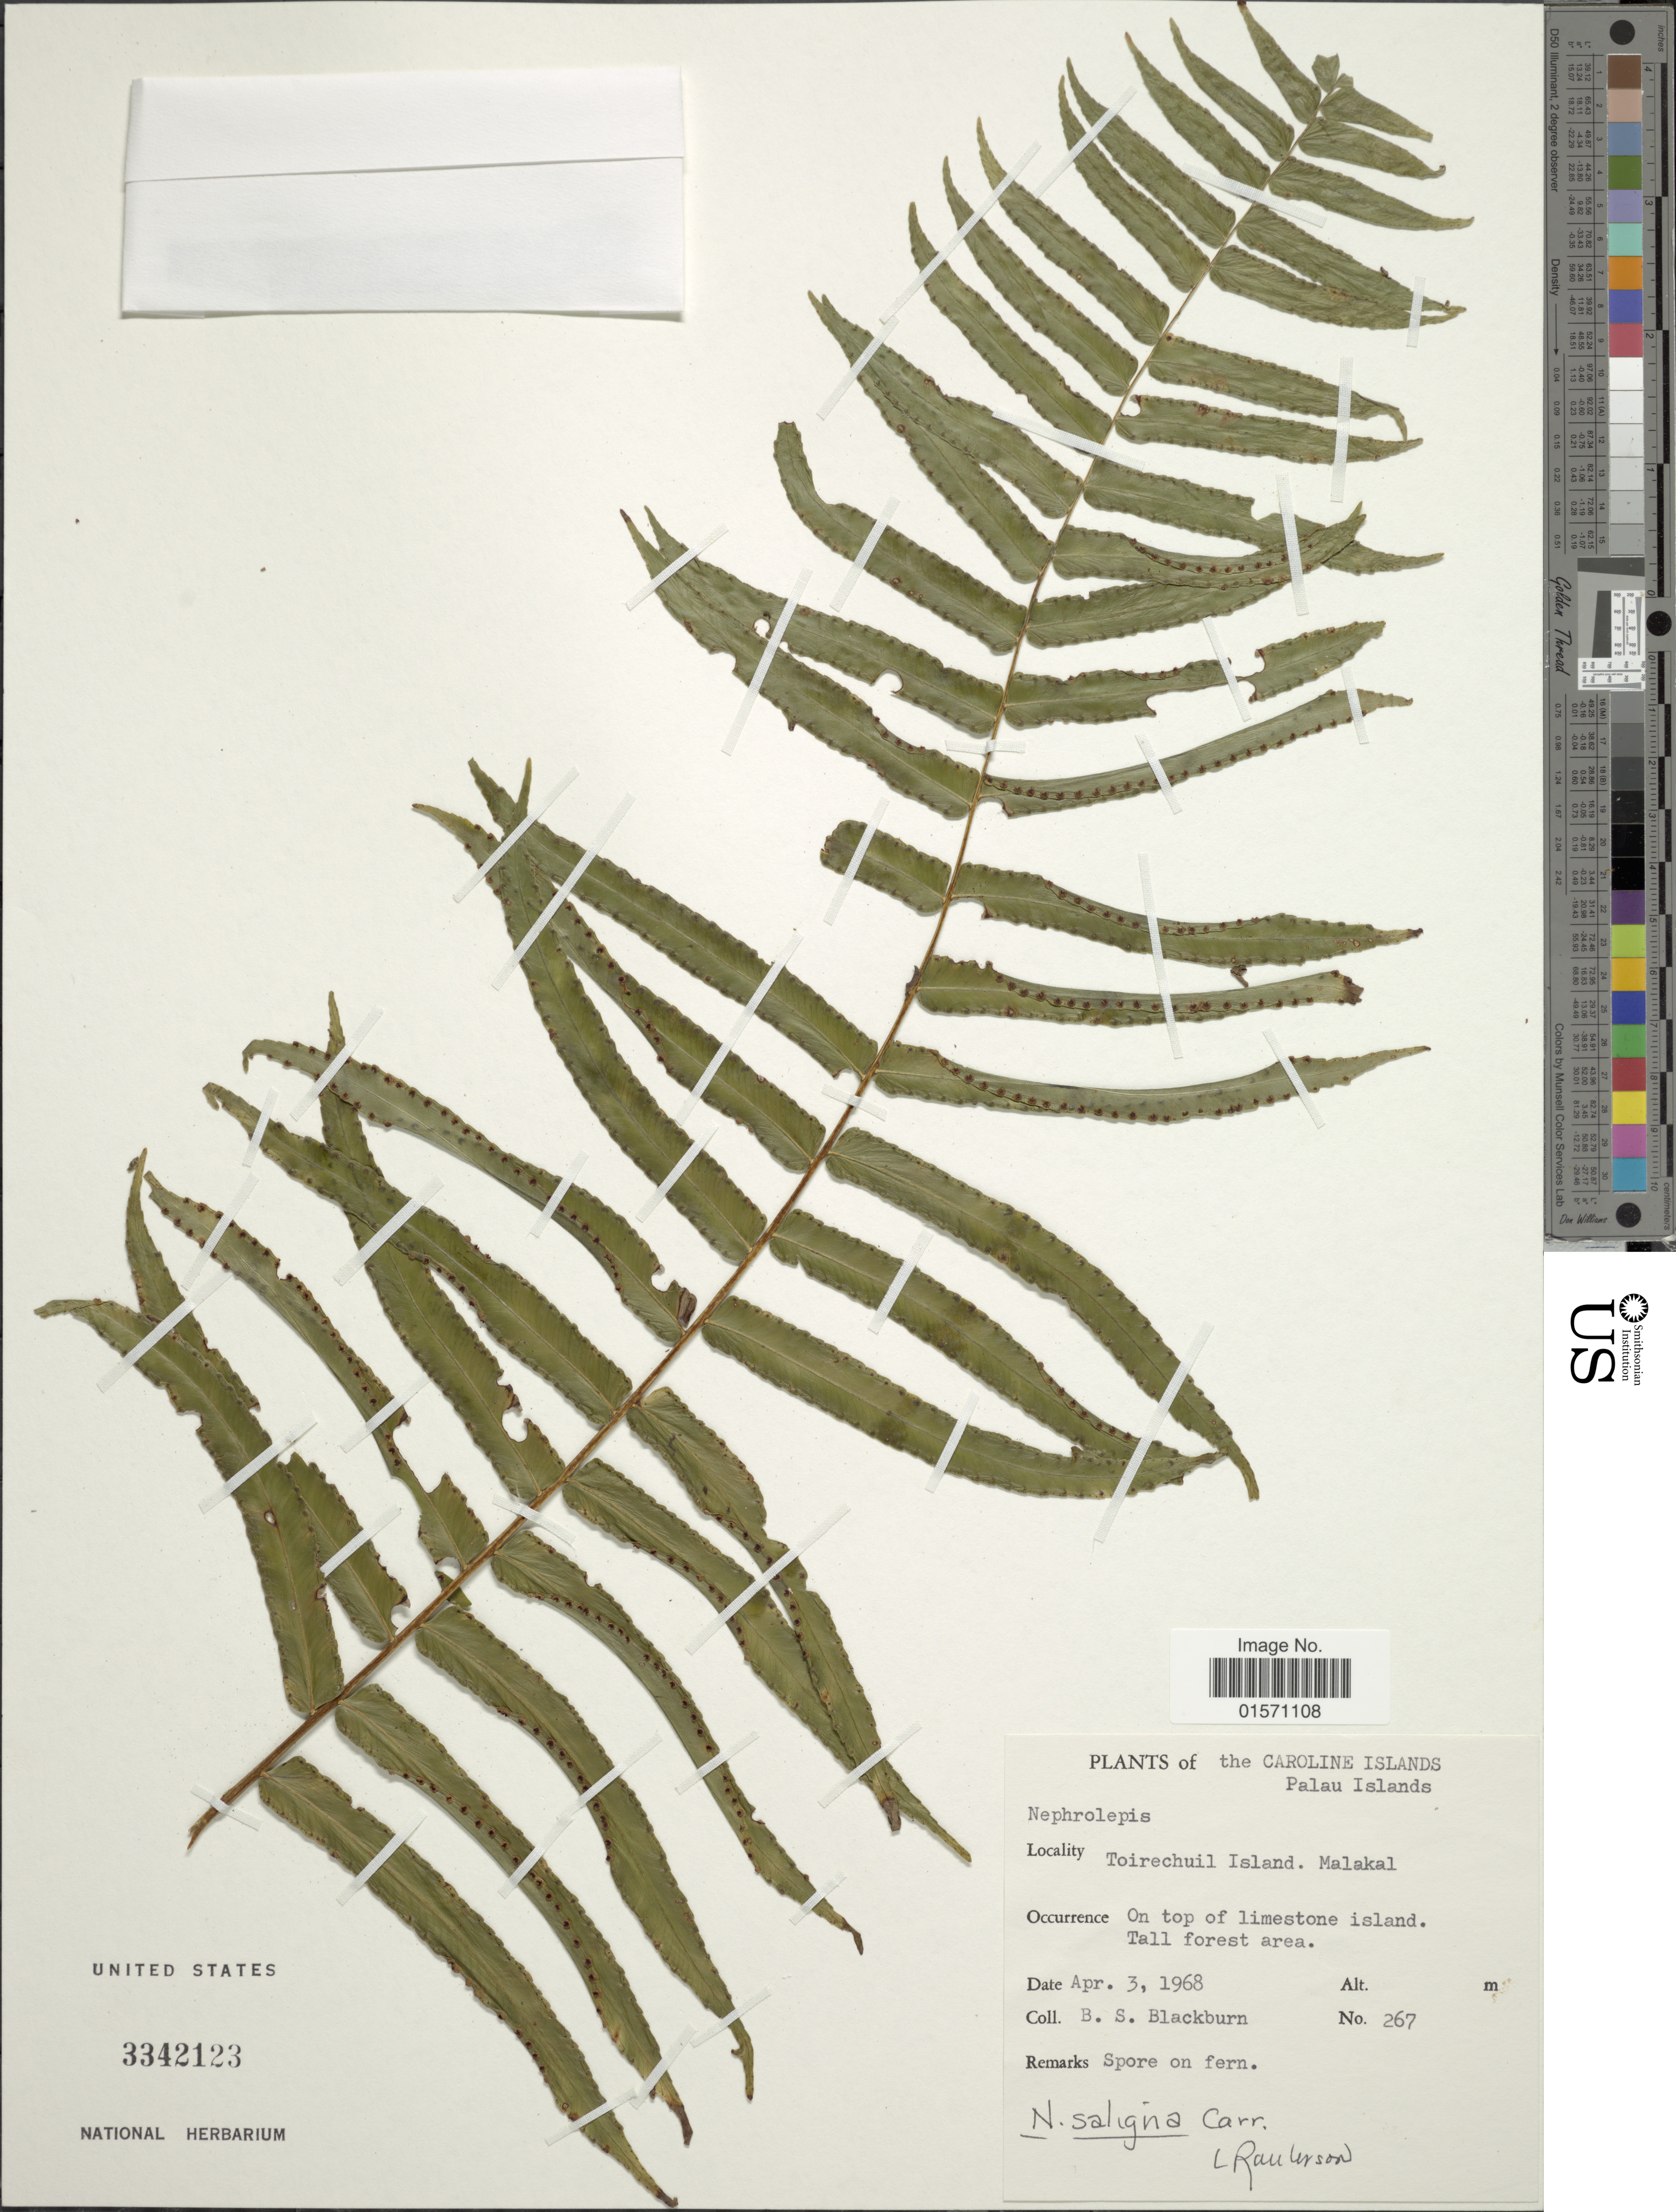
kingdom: Plantae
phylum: Tracheophyta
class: Polypodiopsida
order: Polypodiales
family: Nephrolepidaceae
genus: Nephrolepis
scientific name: Nephrolepis saligna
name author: Cav.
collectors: B. S. Blackburn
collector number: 267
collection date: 1968-04-03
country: Palau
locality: Caroline Islands. Palau islands. Toirechuil Island. Malakal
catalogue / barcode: US 3342123